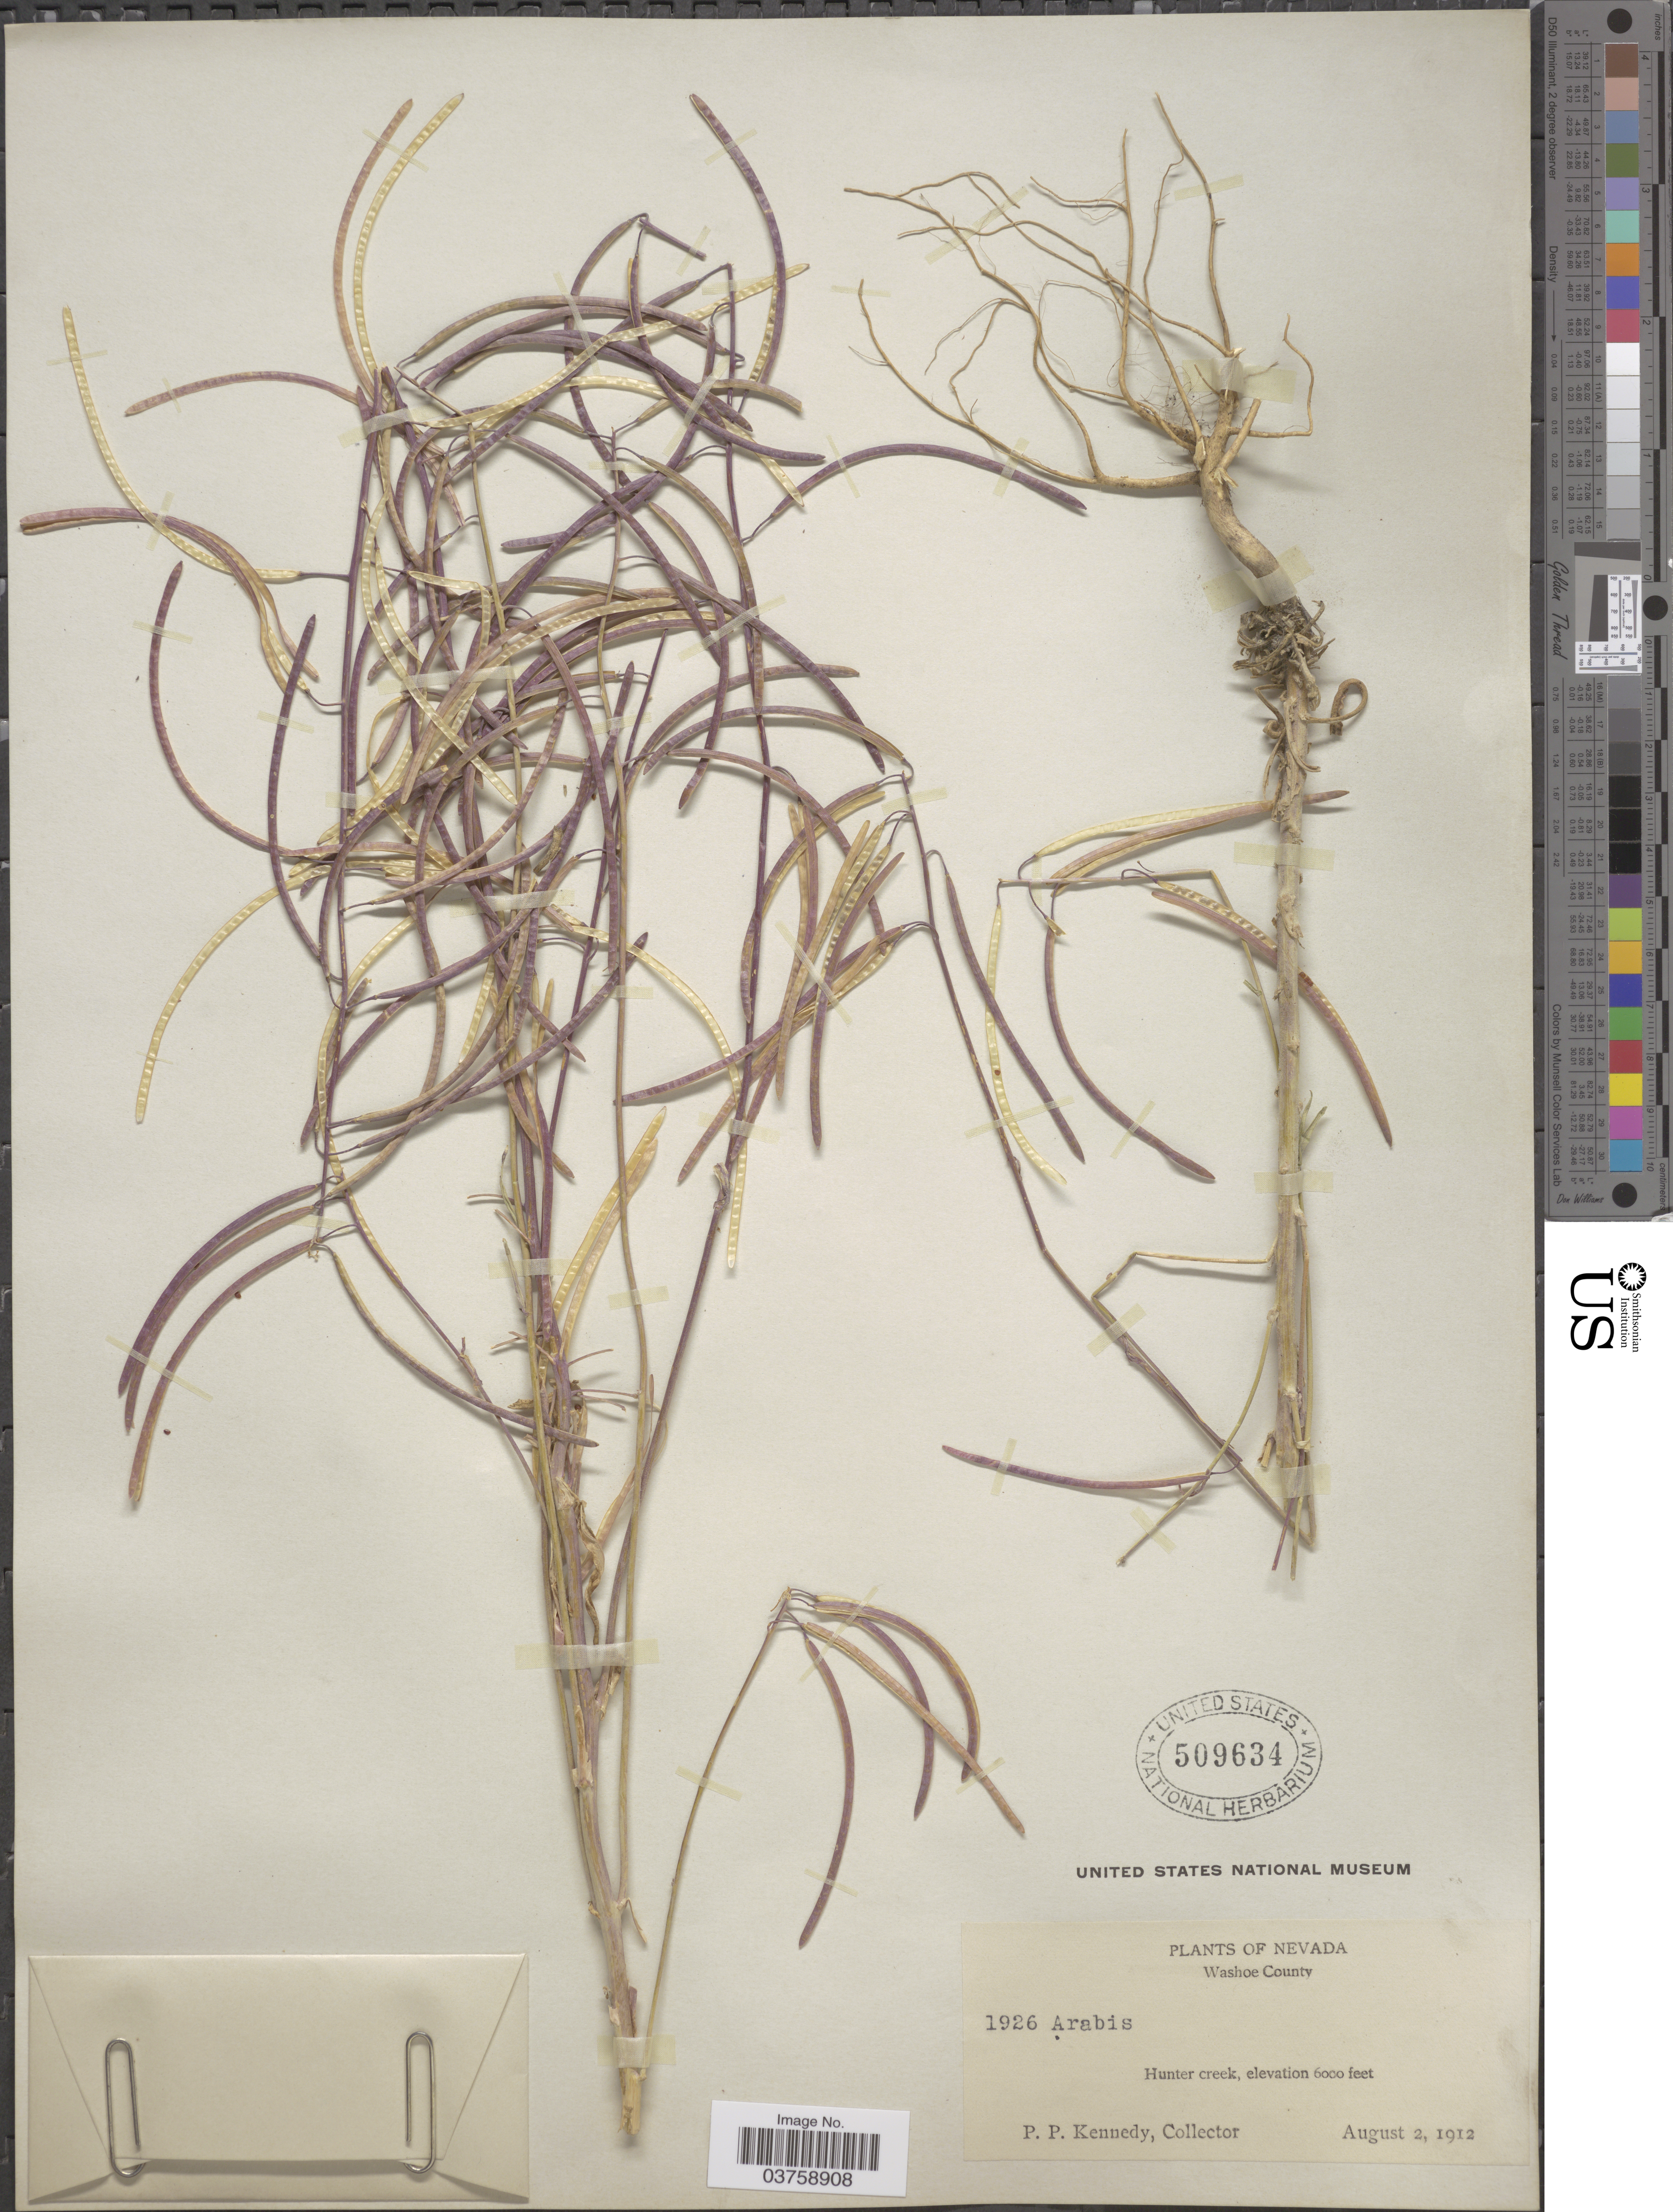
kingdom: Plantae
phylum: Tracheophyta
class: Magnoliopsida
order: Brassicales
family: Brassicaceae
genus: Arabis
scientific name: Arabis sparsiflora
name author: Nutt.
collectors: P. Kennedy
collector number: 1926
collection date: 1912-08-02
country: United States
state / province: Nevada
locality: Washoe County. Hunter creek.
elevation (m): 1829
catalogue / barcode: US 509634